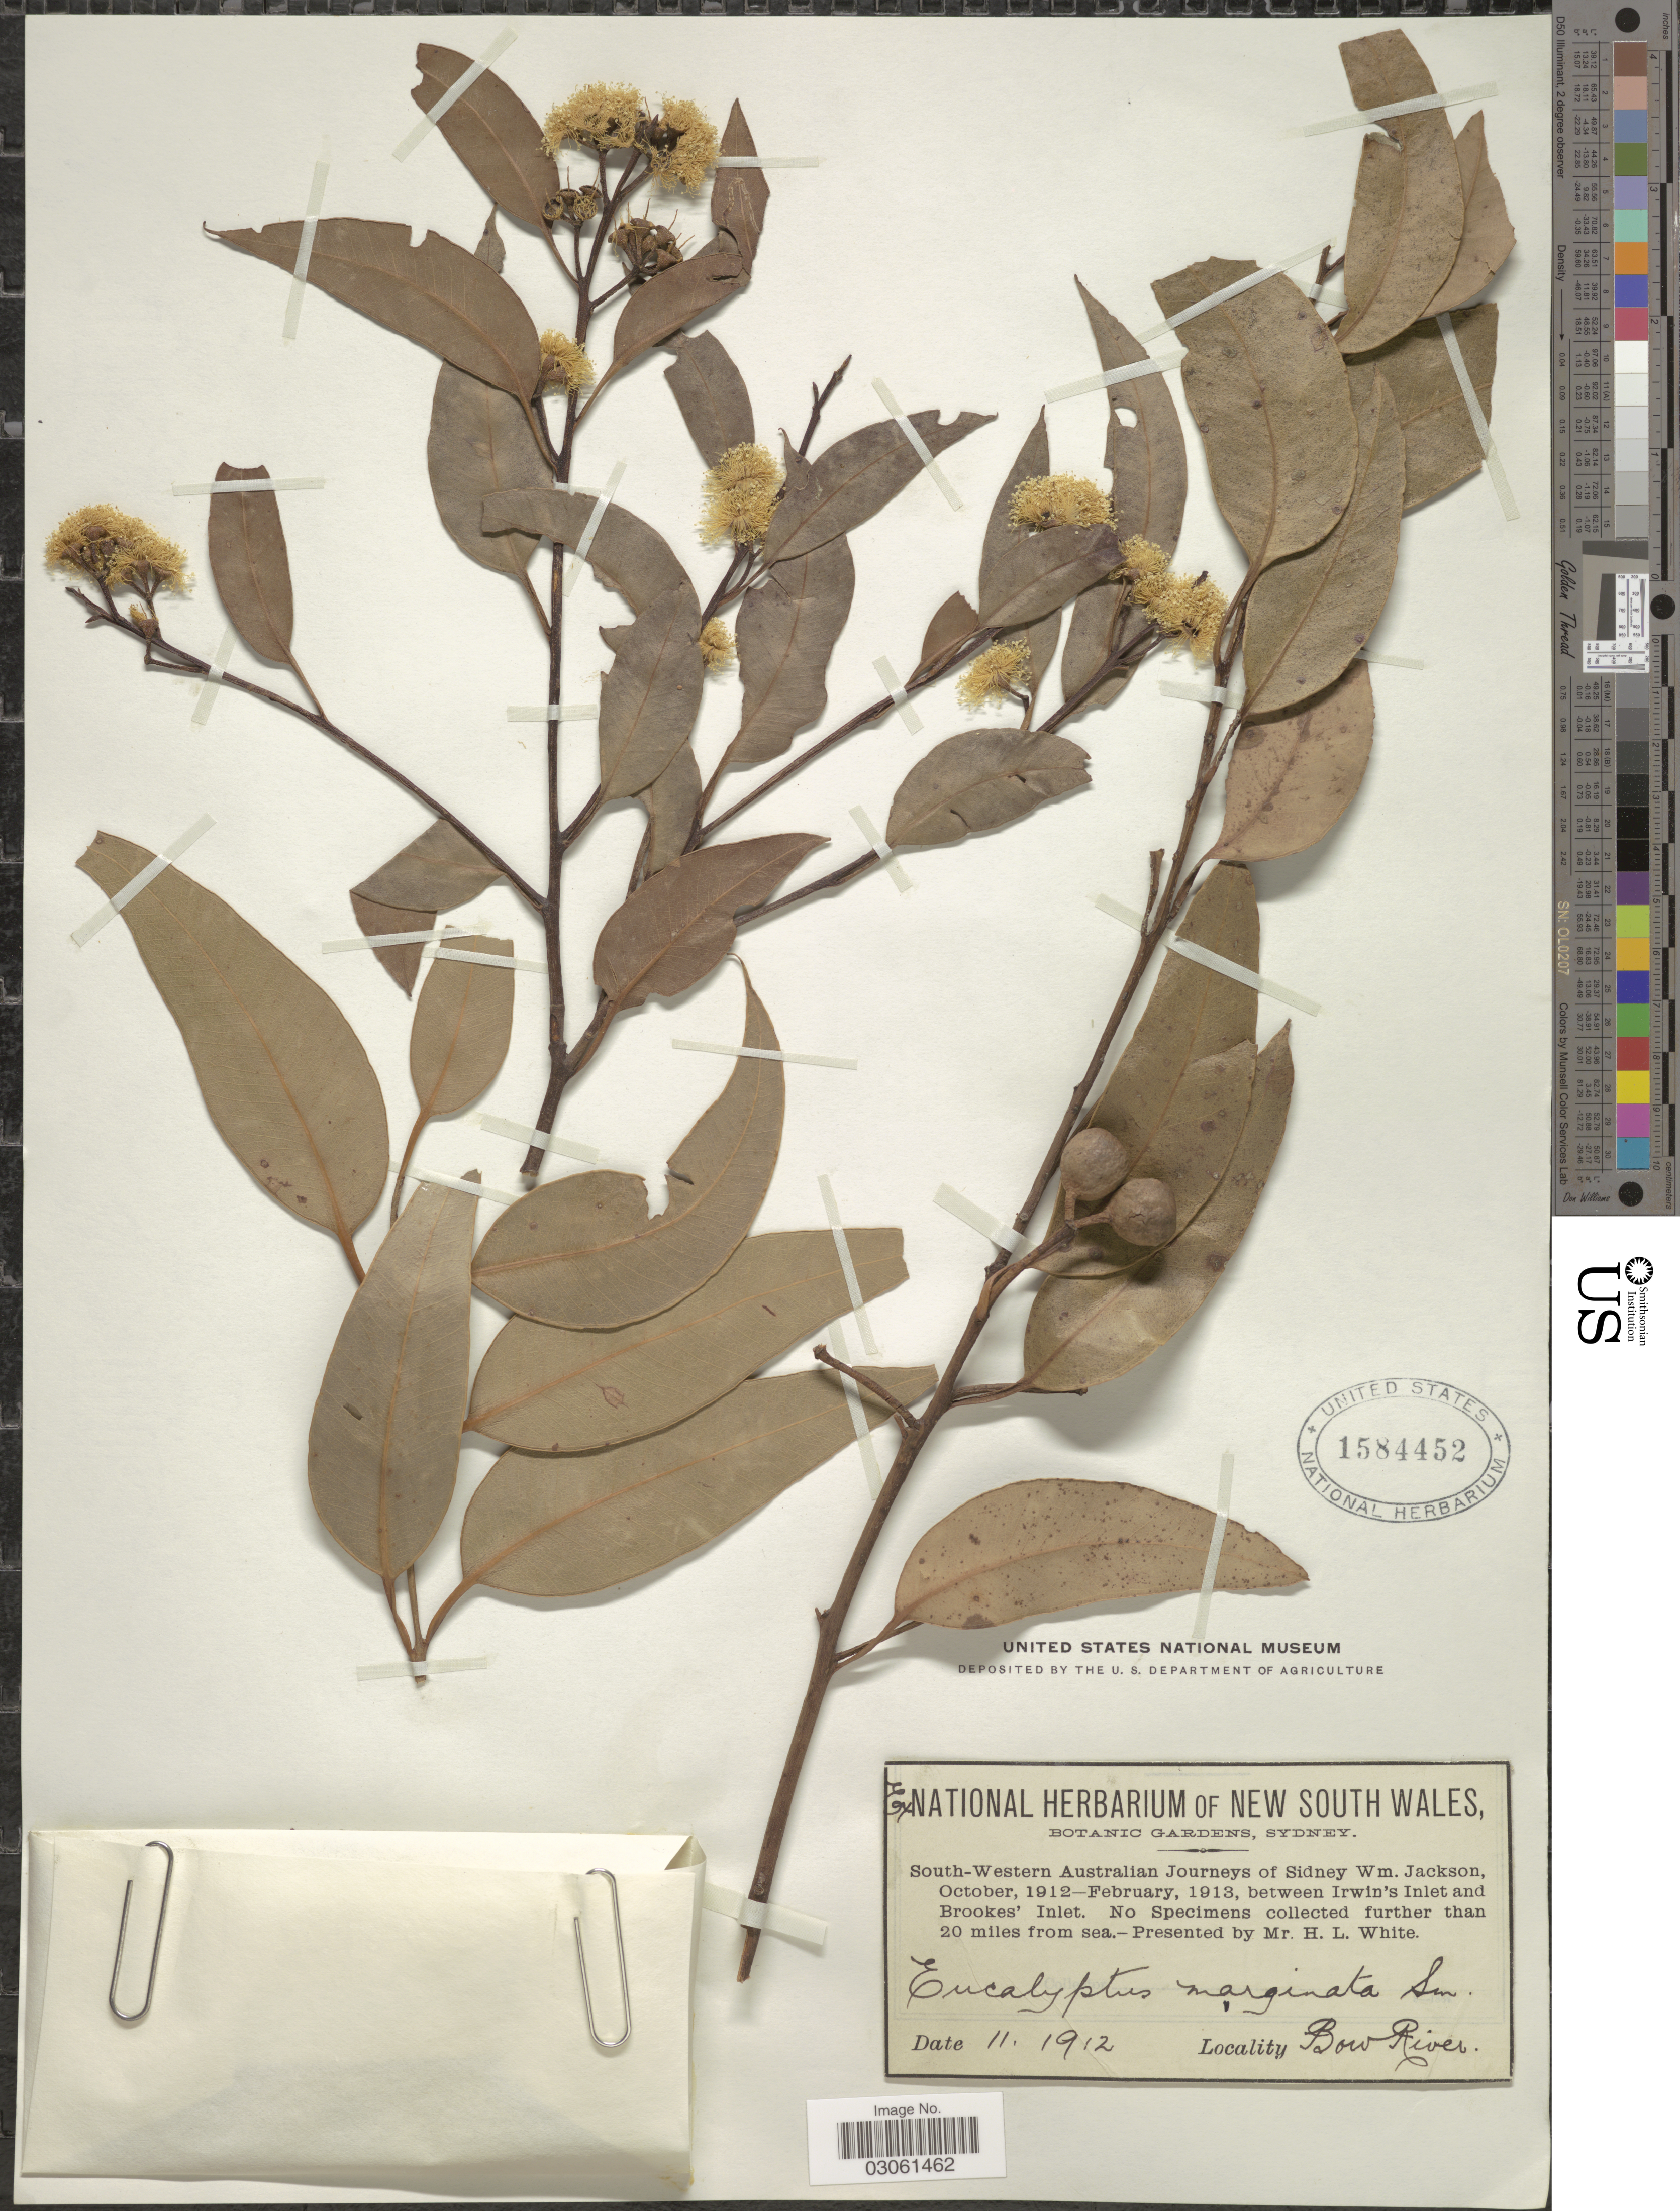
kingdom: Plantae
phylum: Tracheophyta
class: Magnoliopsida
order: Myrtales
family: Myrtaceae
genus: Eucalyptus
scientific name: Eucalyptus marginata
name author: Donn ex Sm.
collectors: Jackson, S. W.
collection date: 1912-11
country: Australia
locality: South-Western Australian. Between Irwin's Inlet and Brookes' Inlet. Bow River.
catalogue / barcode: US 1584452